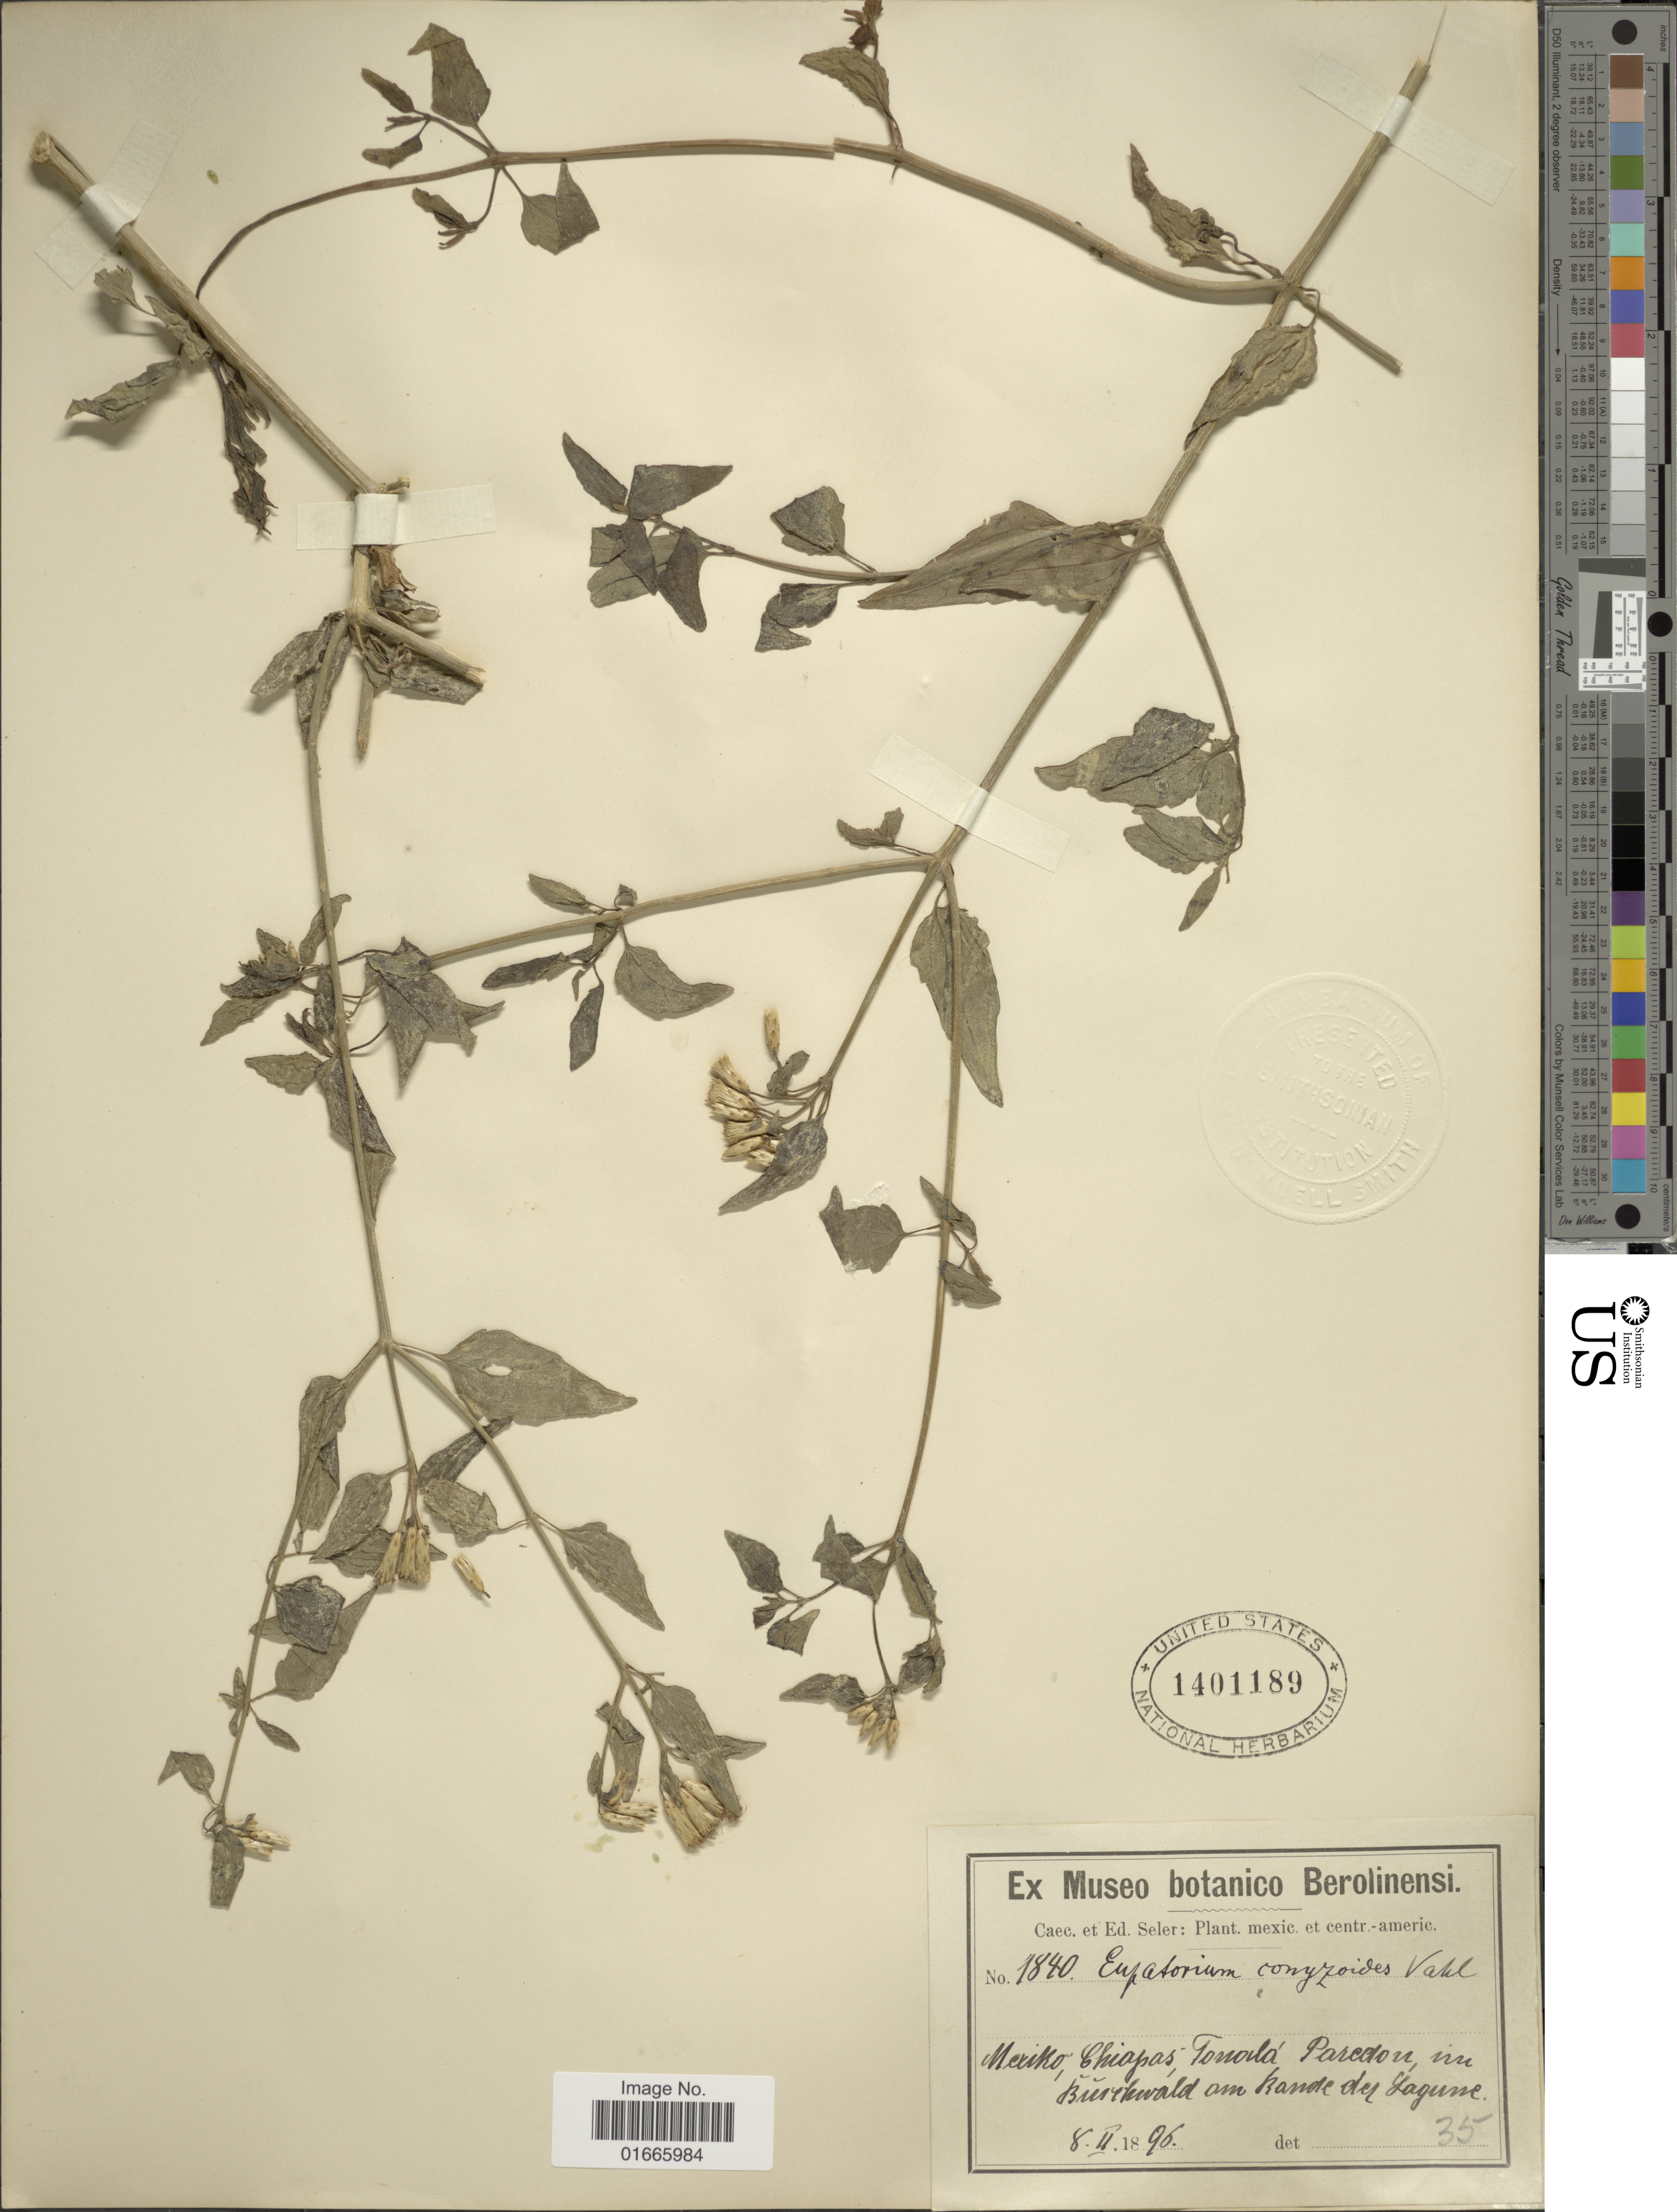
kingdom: Plantae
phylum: Tracheophyta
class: Magnoliopsida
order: Asterales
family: Asteraceae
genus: Chromolaena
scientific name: Chromolaena odorata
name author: (L.) R.M. King & H. Rob.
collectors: E. G. Seler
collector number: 1840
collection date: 1896-02-08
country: Mexico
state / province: Chiapas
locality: Tonala Paredon, Im Bruchwald am Rande der Lagune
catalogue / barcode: US 1401189